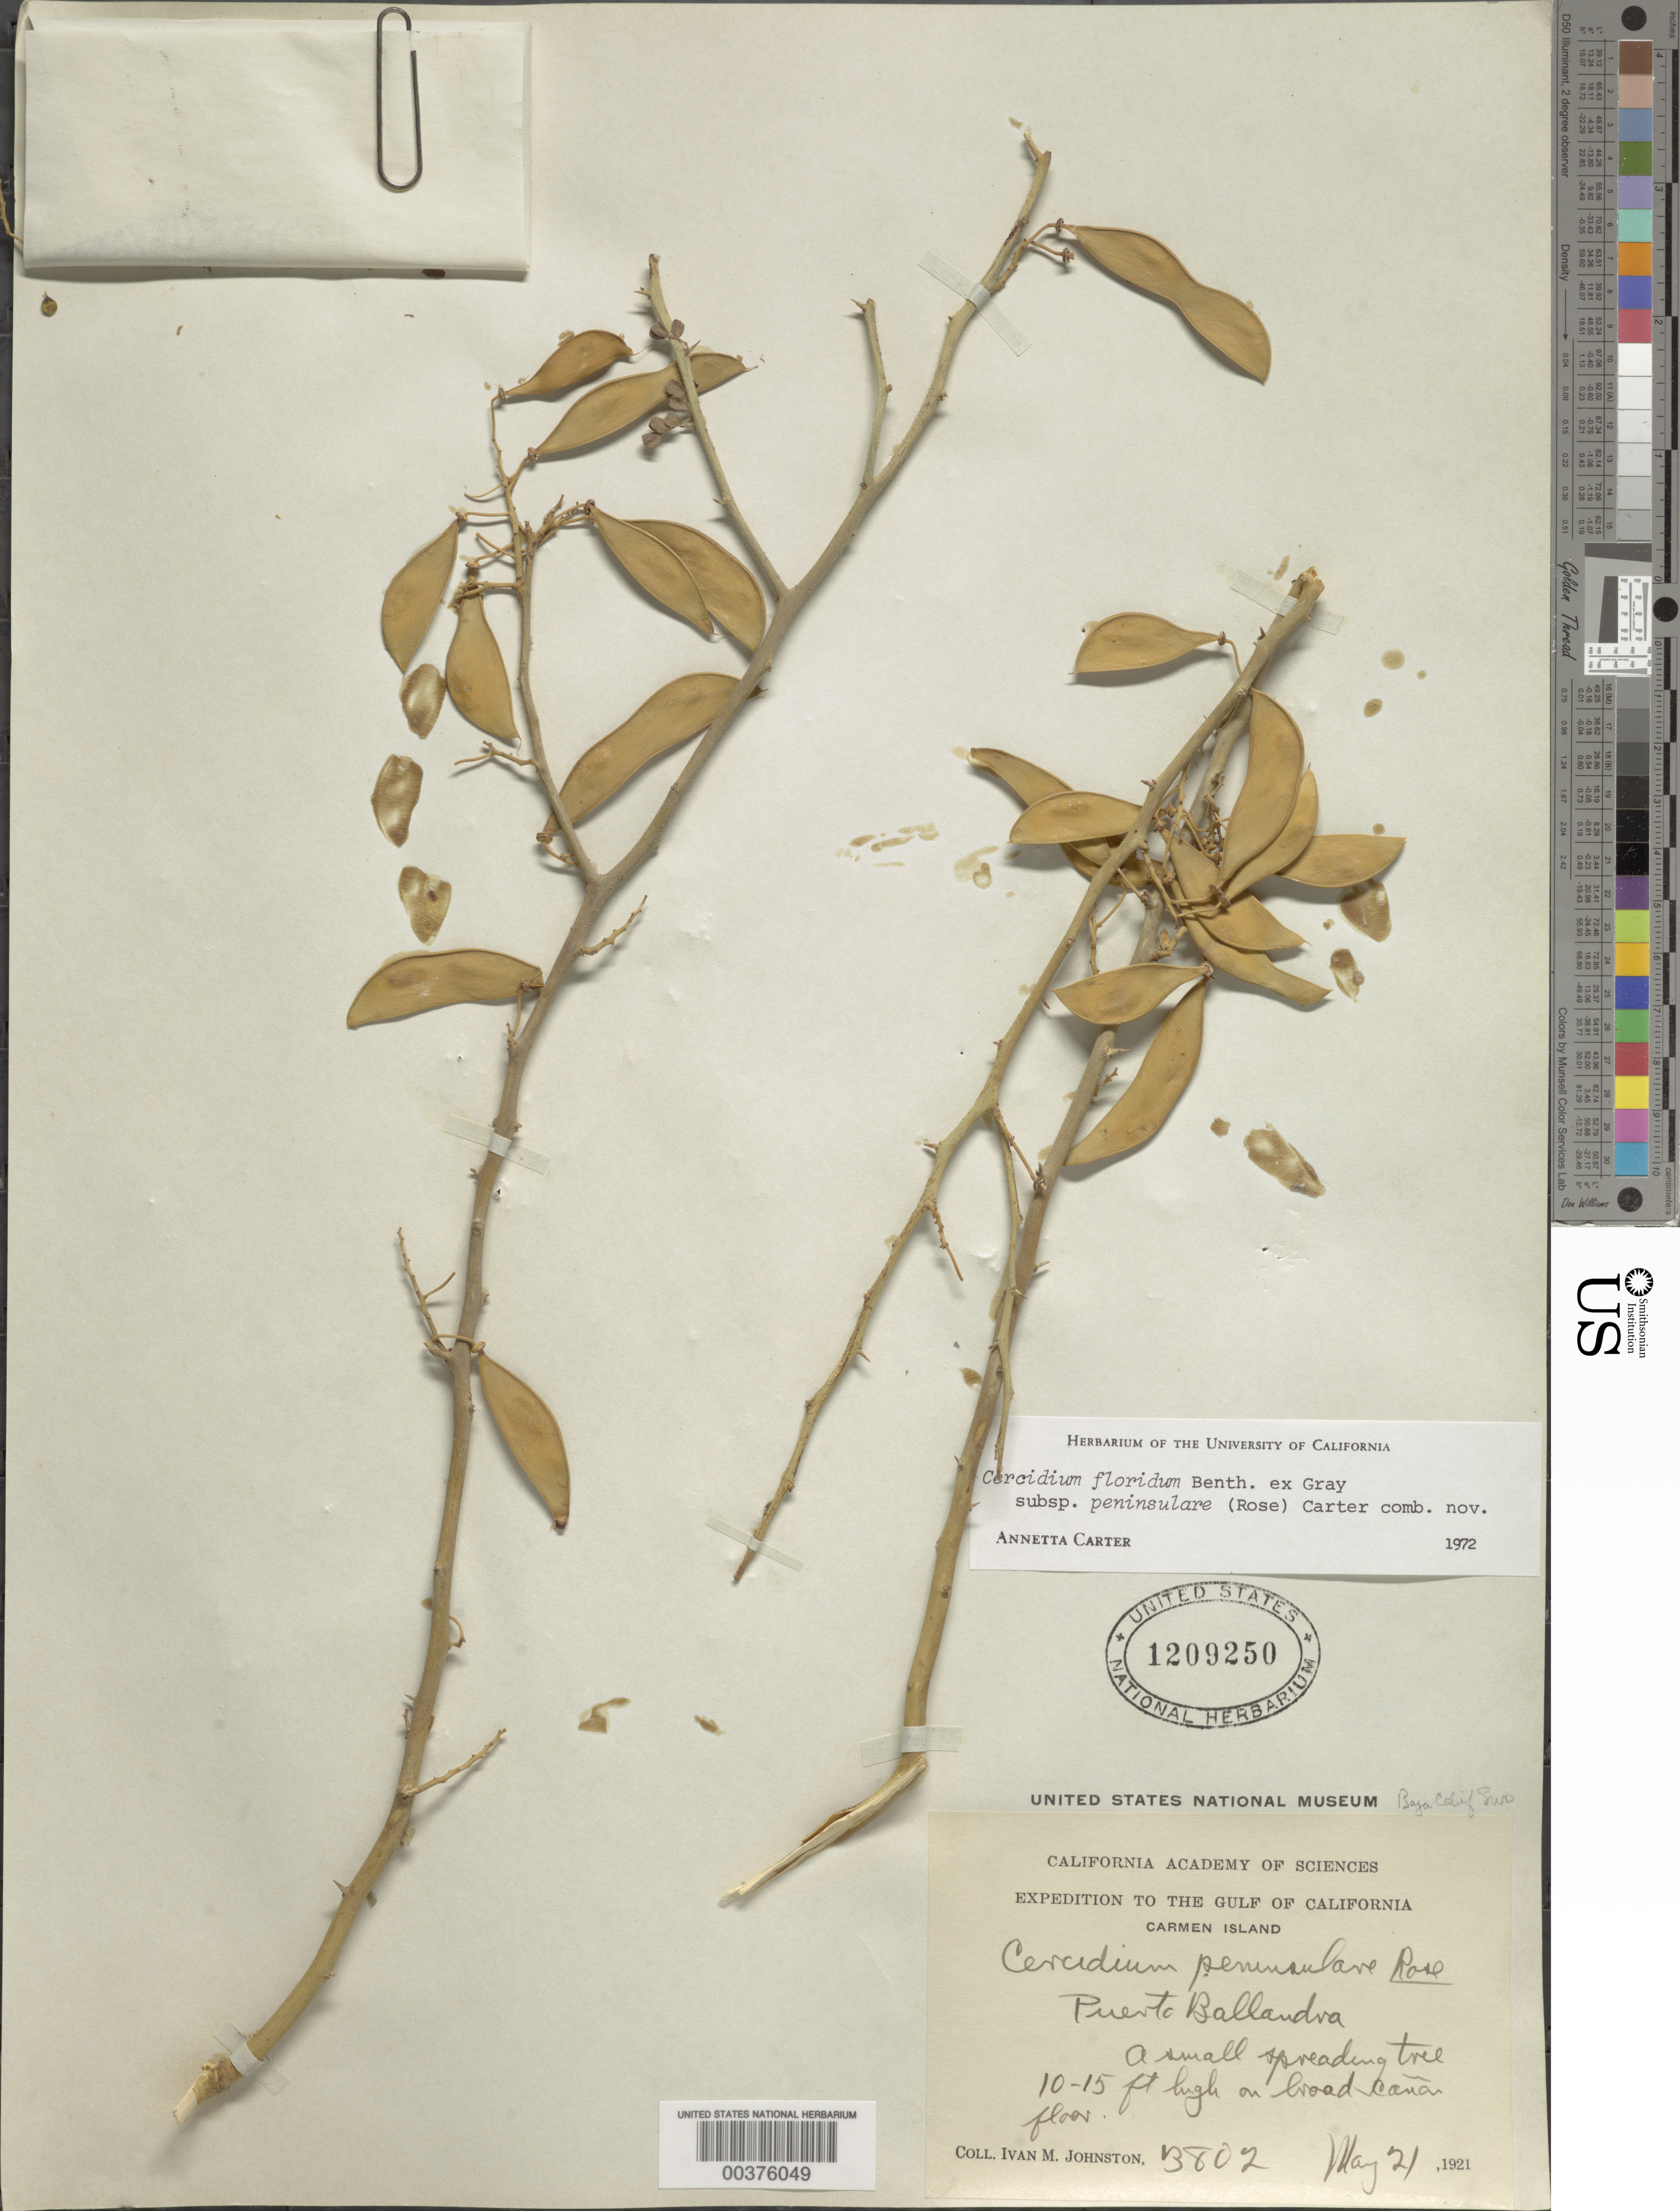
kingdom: Plantae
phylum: Tracheophyta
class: Magnoliopsida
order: Fabales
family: Fabaceae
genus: Parkinsonia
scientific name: Parkinsonia florida subsp. peninsulare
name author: (Rose) J.E. Hawkins & Felger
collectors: I.M. Johnston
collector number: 3802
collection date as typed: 21 May 1921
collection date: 1921-05-21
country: Mexico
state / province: Baja California Sur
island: Carmen Island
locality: Puerto Ballandra; Carmen I.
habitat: Broad canon floor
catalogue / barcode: US 1209250